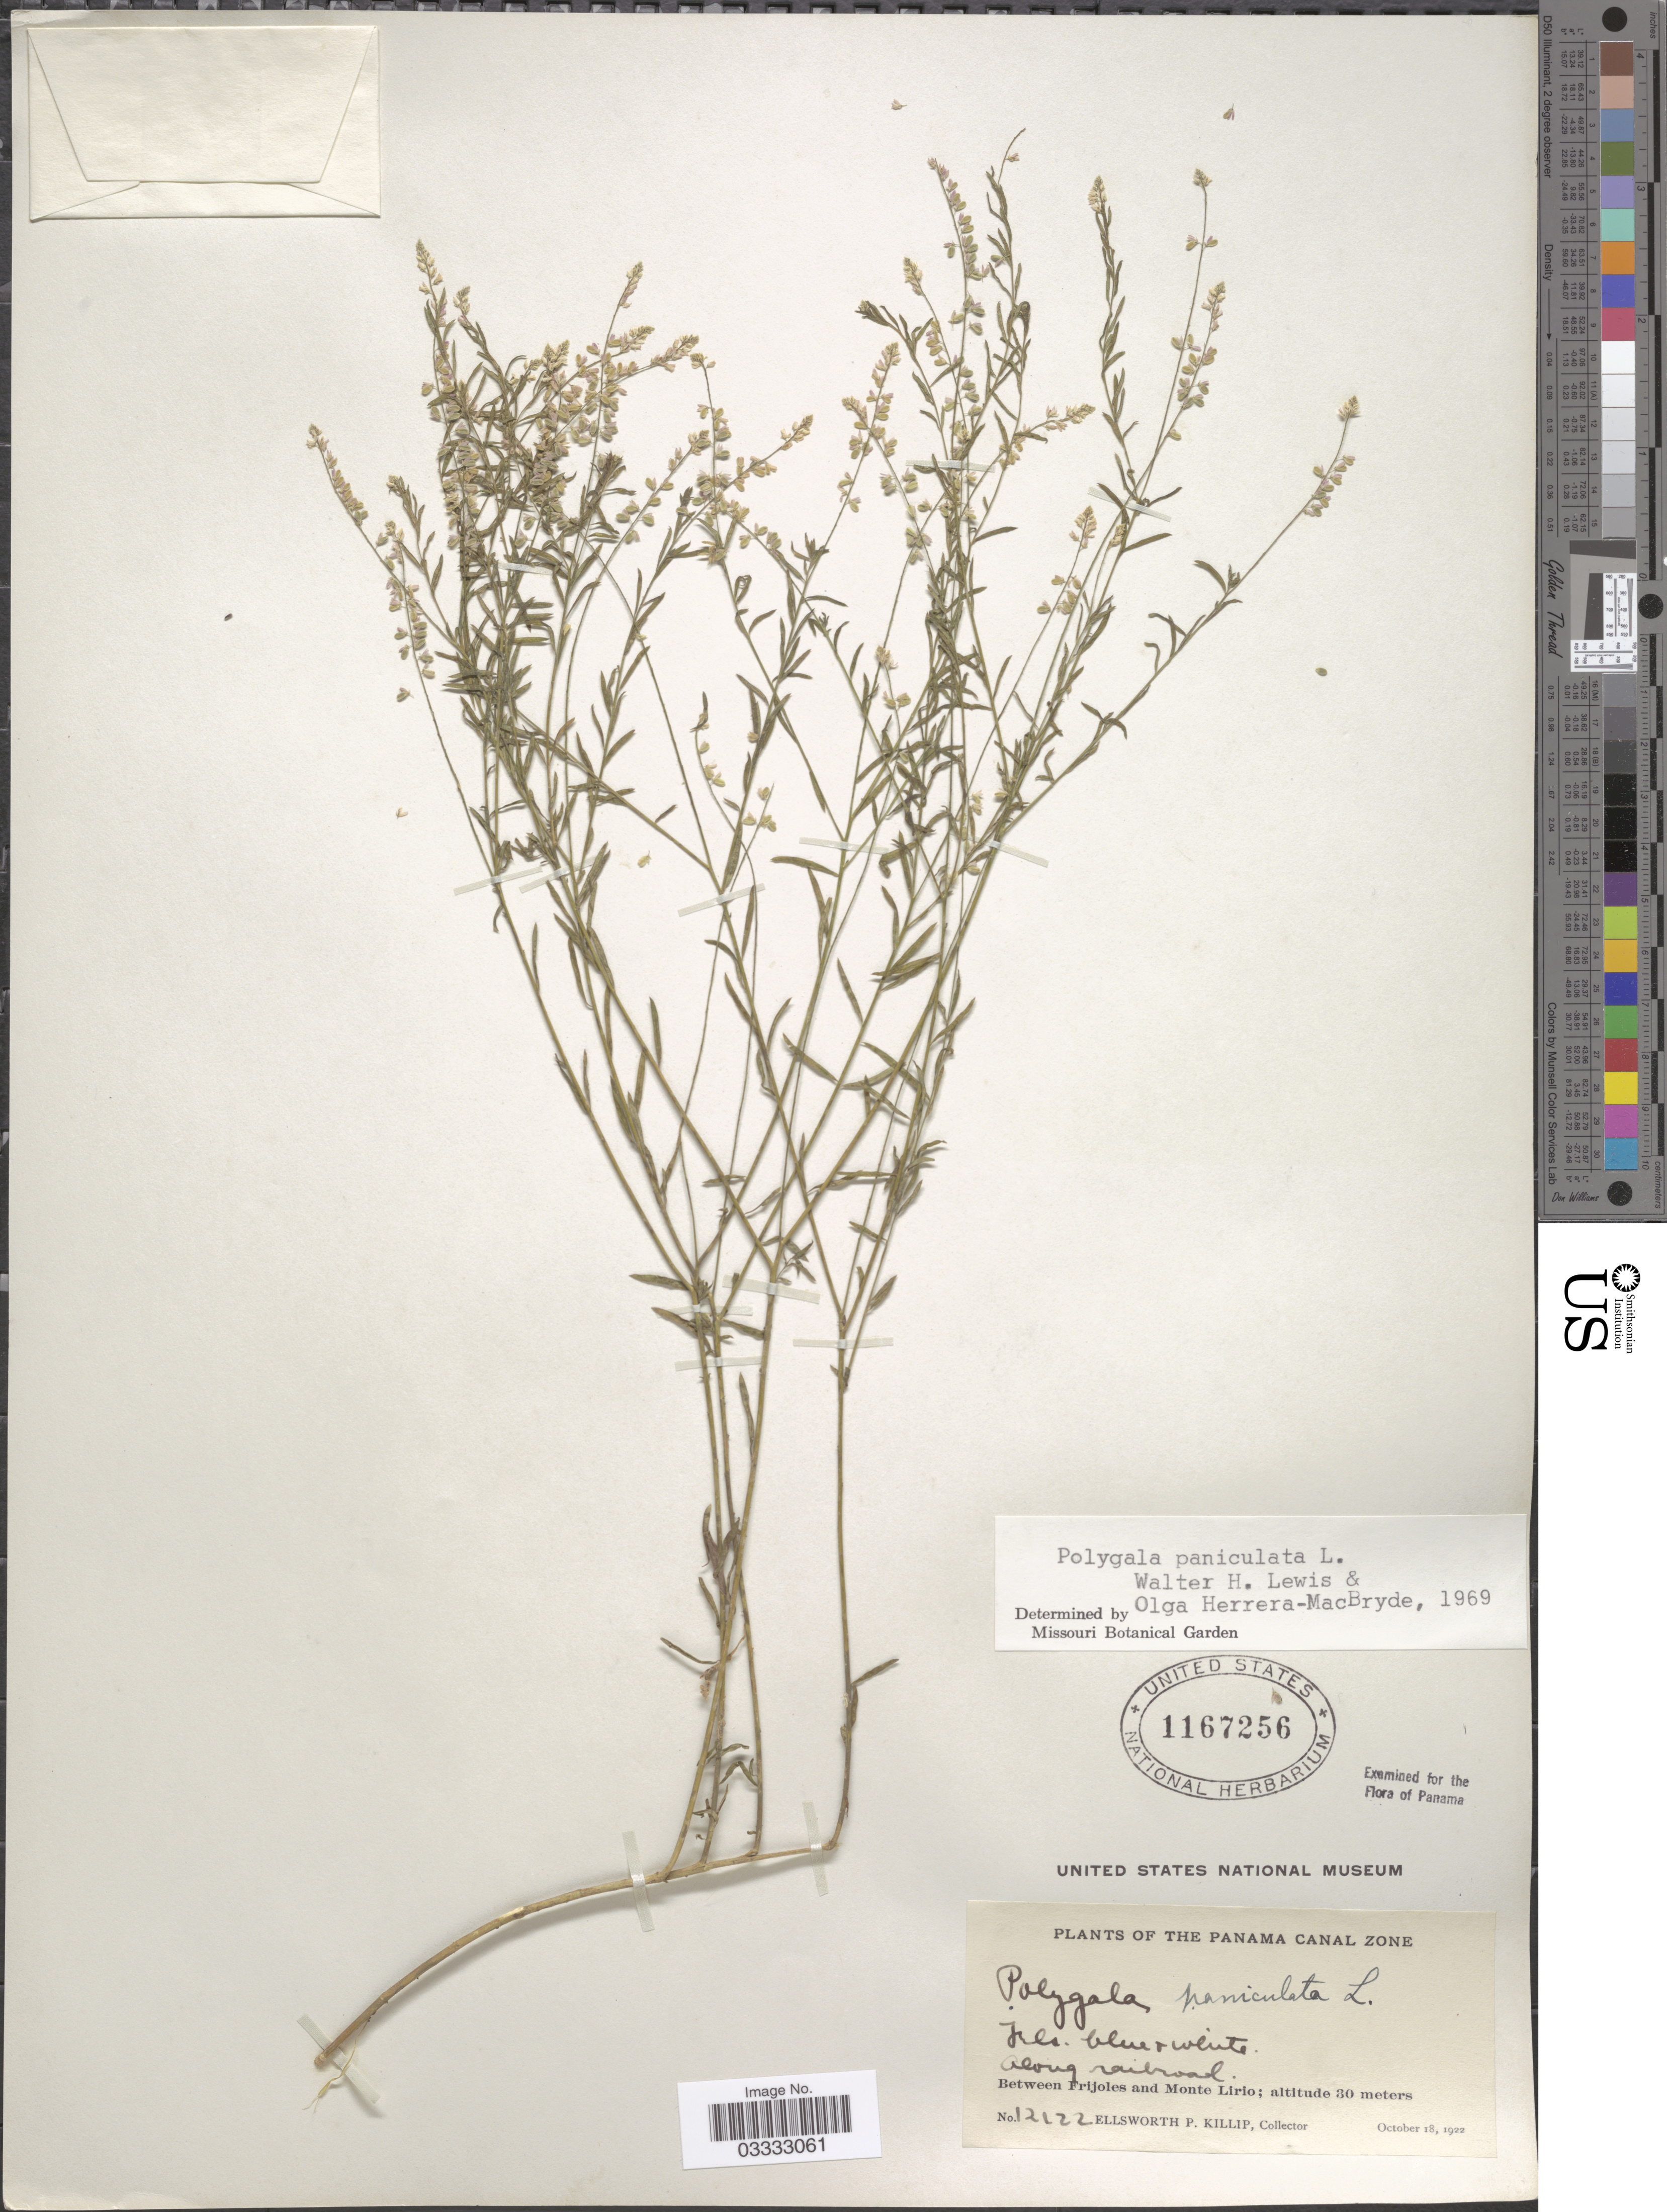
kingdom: Plantae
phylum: Tracheophyta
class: Magnoliopsida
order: Fabales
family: Polygalaceae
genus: Polygala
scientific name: Polygala paniculata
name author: L.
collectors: E. P. Killip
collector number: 12122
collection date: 1922-10-18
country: Panama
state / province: Colón / Panamá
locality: The Panama Canal Zone. Along railroad. Between Frijoles and Monte Lirio.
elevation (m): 30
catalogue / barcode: US 1167256